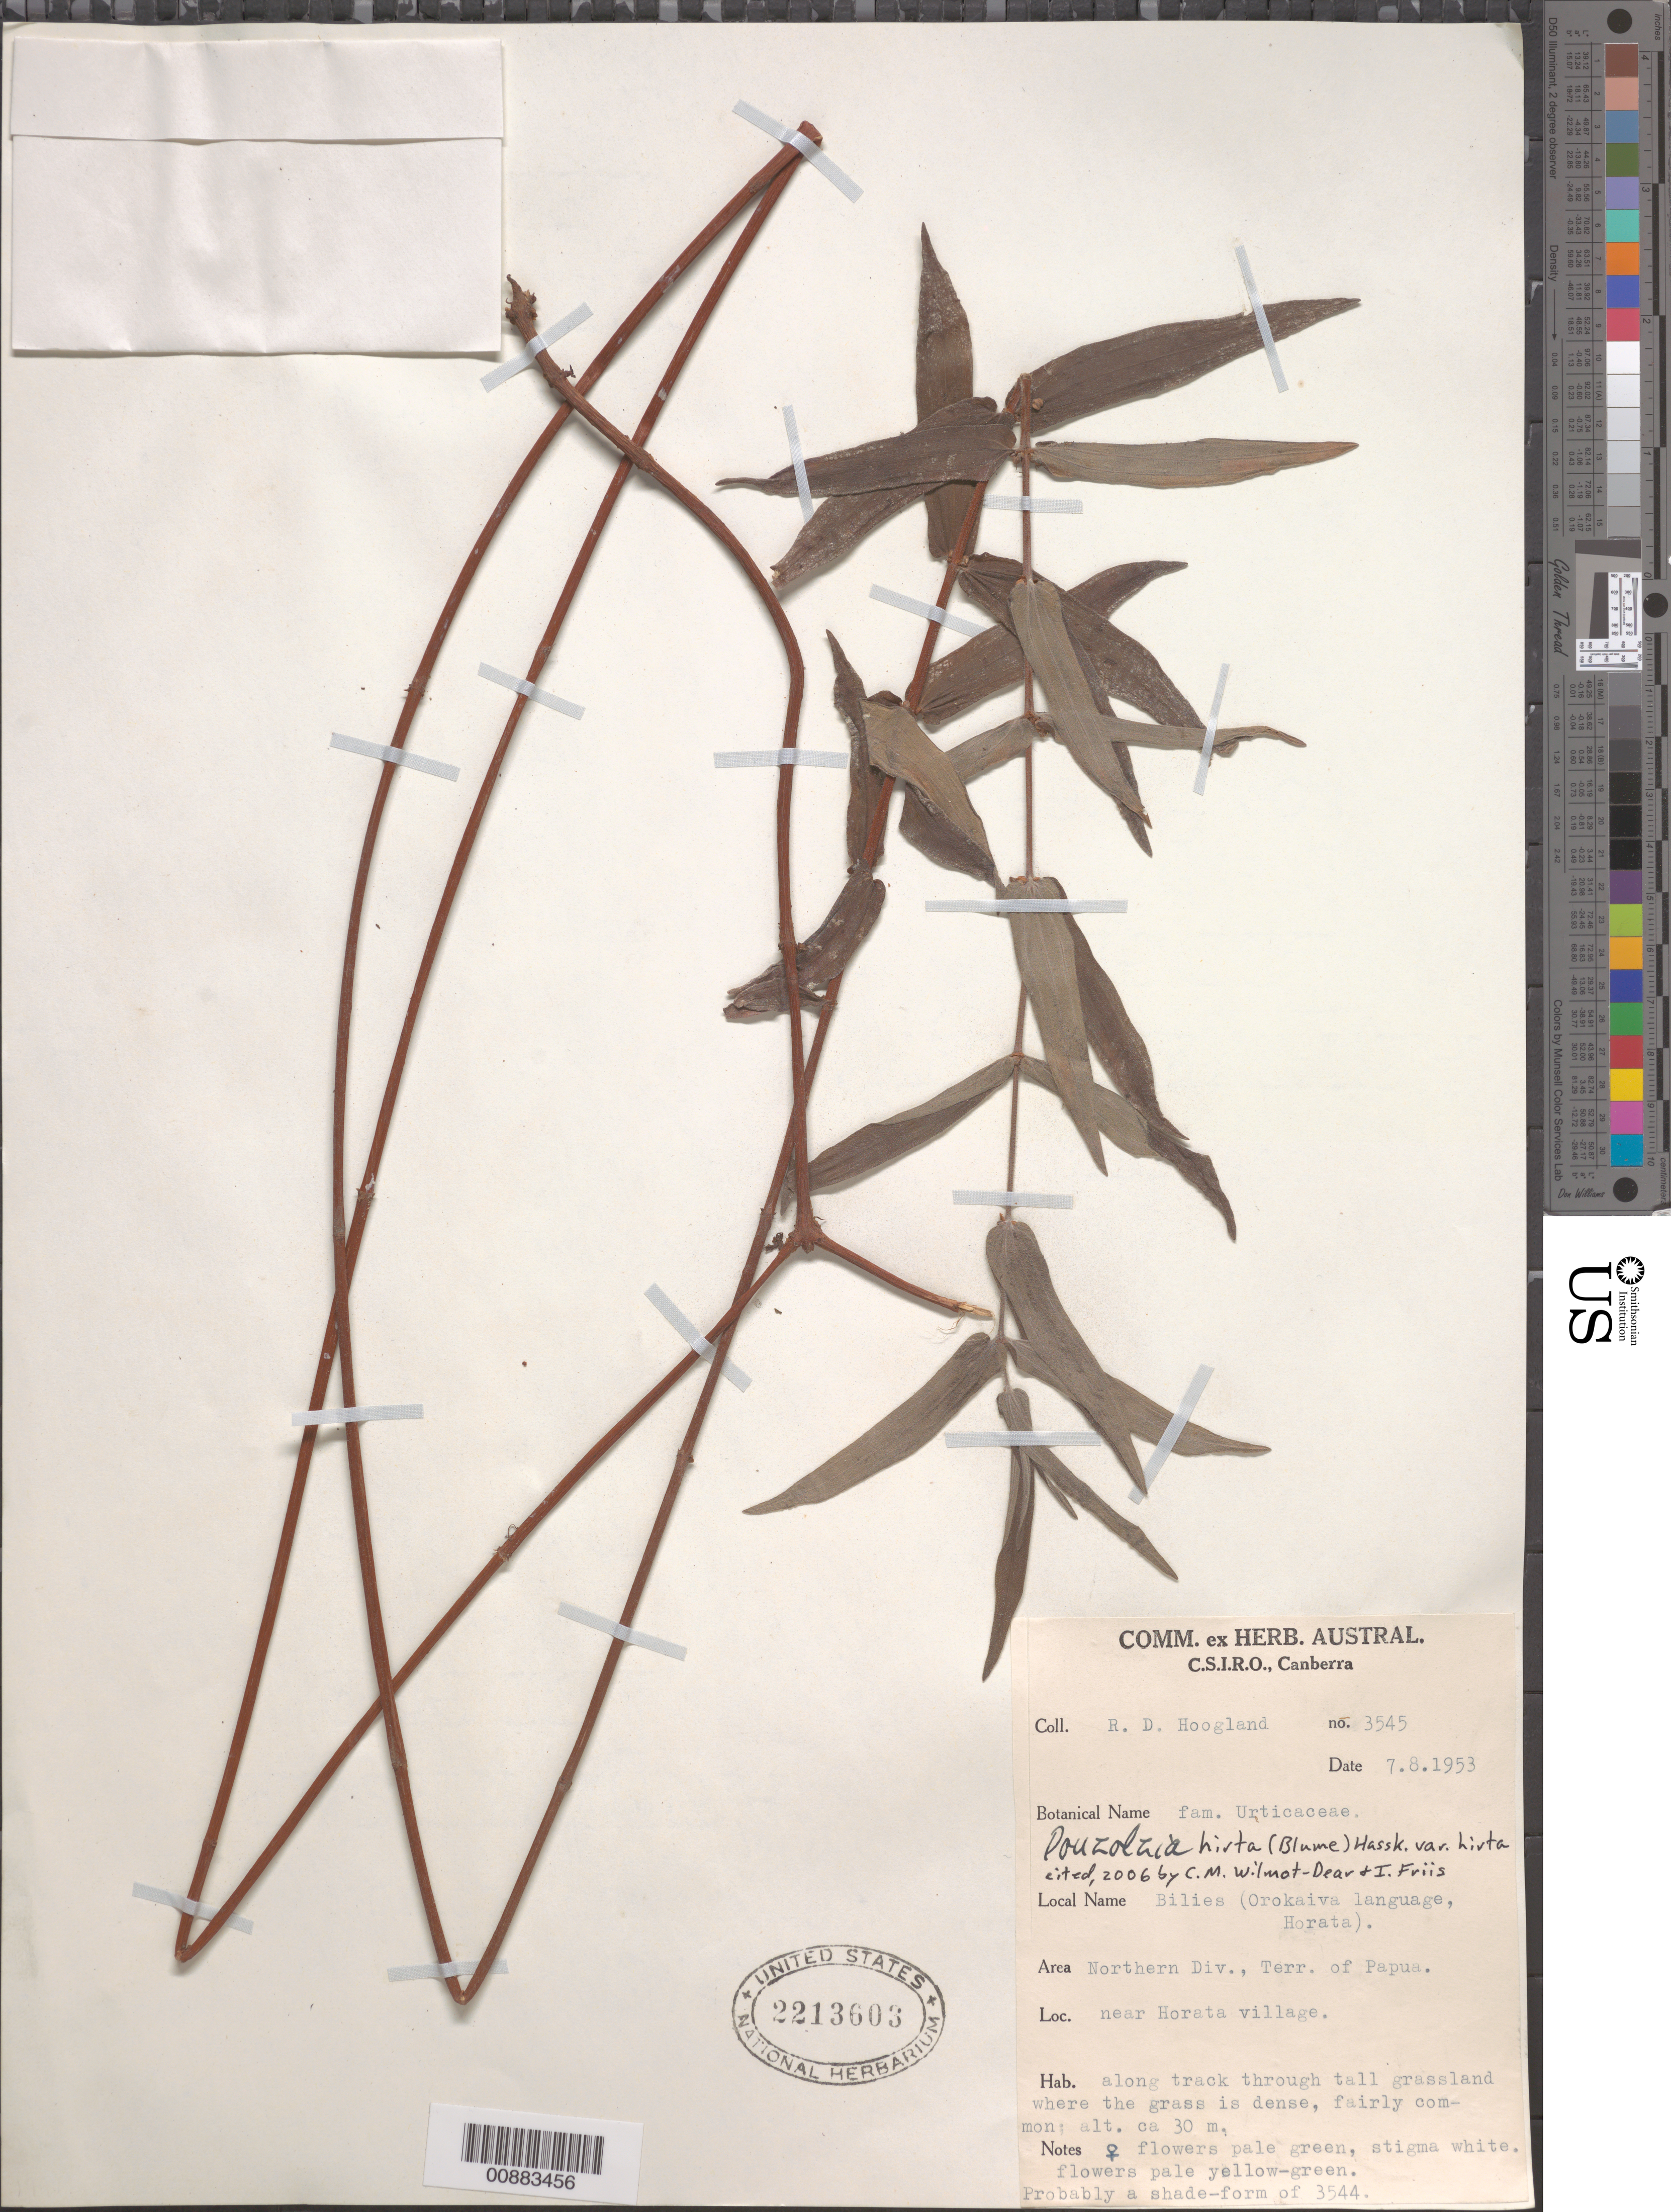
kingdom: Plantae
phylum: Tracheophyta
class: Magnoliopsida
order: Rosales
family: Urticaceae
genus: Gonostegia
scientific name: Gonostegia triandra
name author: (Blume) Miq.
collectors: R. D. Hoogland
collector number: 3545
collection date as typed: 07 Aug 1953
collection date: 1953-08-07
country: Papua New Guinea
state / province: Northern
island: New Guinea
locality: Near Horata village in the Northern Division (territory of papua)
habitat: along track through tall grassland where the grass is dense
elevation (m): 30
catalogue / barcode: US 2213603